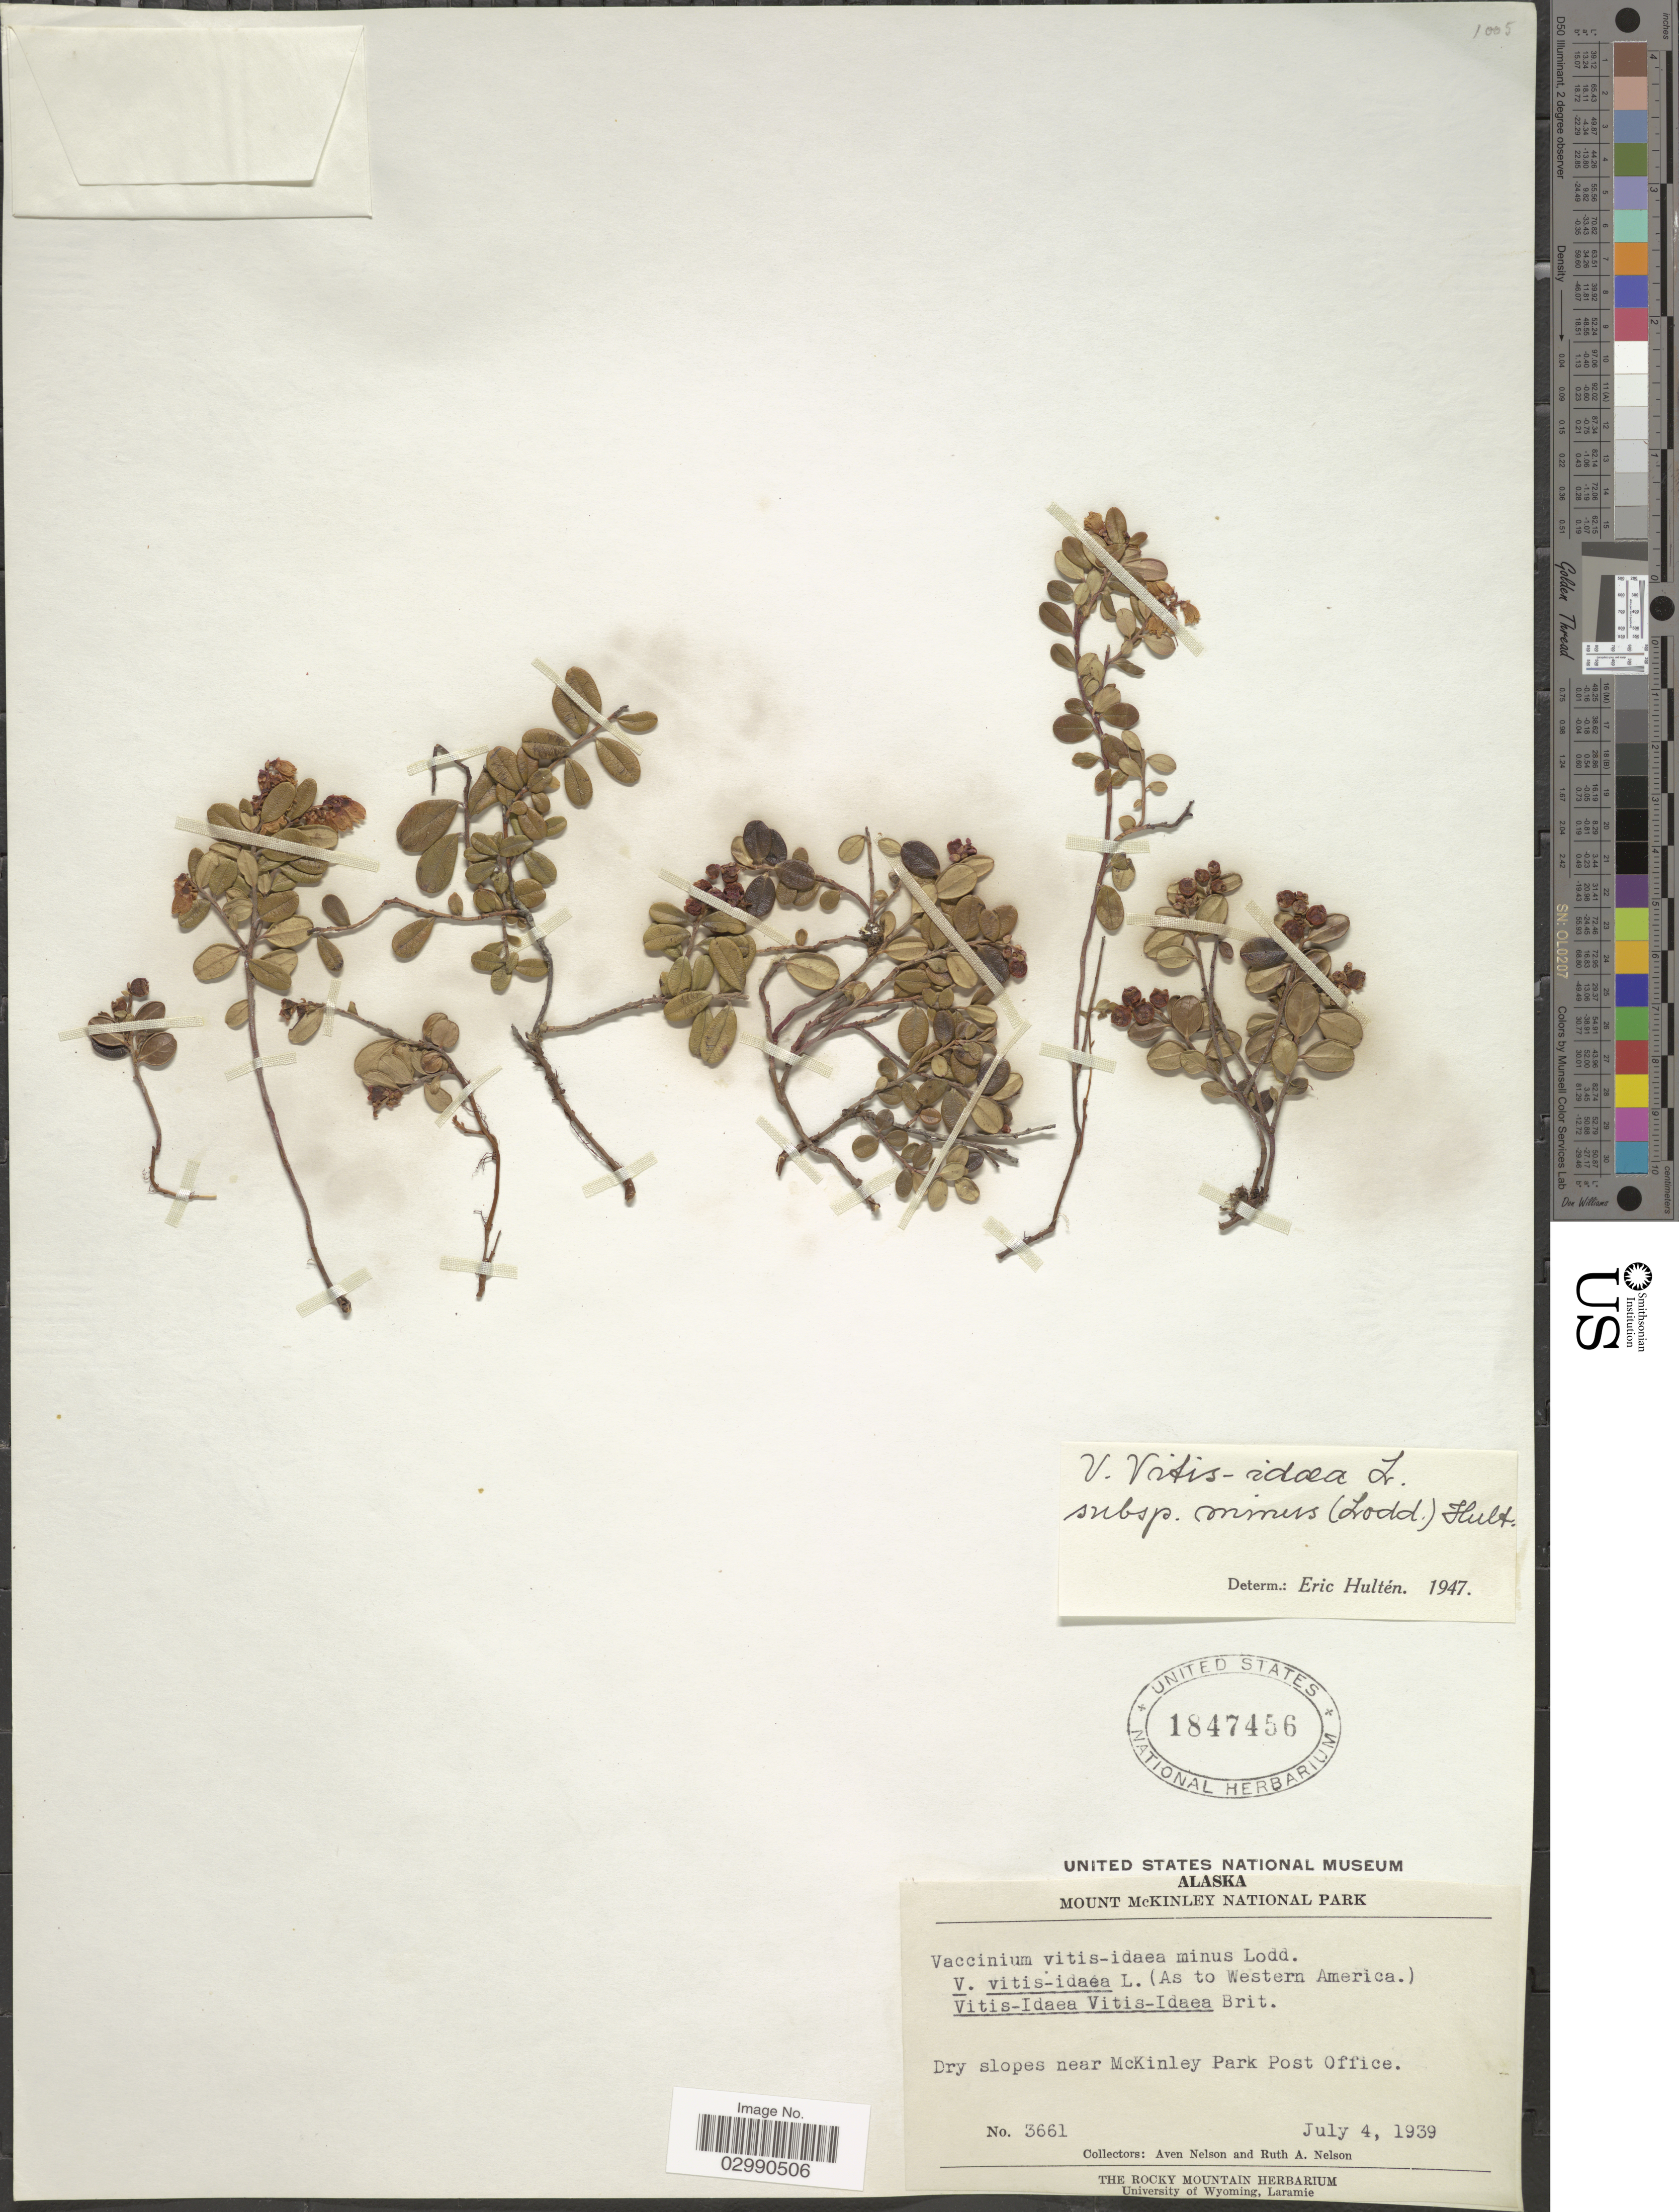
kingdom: Plantae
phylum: Tracheophyta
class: Magnoliopsida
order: Ericales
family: Ericaceae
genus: Vaccinium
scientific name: Vaccinium vitis-idaea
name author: L.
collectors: A. Nelson & R. A. Nelson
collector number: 3661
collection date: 1939-07-04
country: United States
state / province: Alaska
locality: Mount McKinley National Park. Near McKinley Park Post Office.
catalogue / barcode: US 1847456